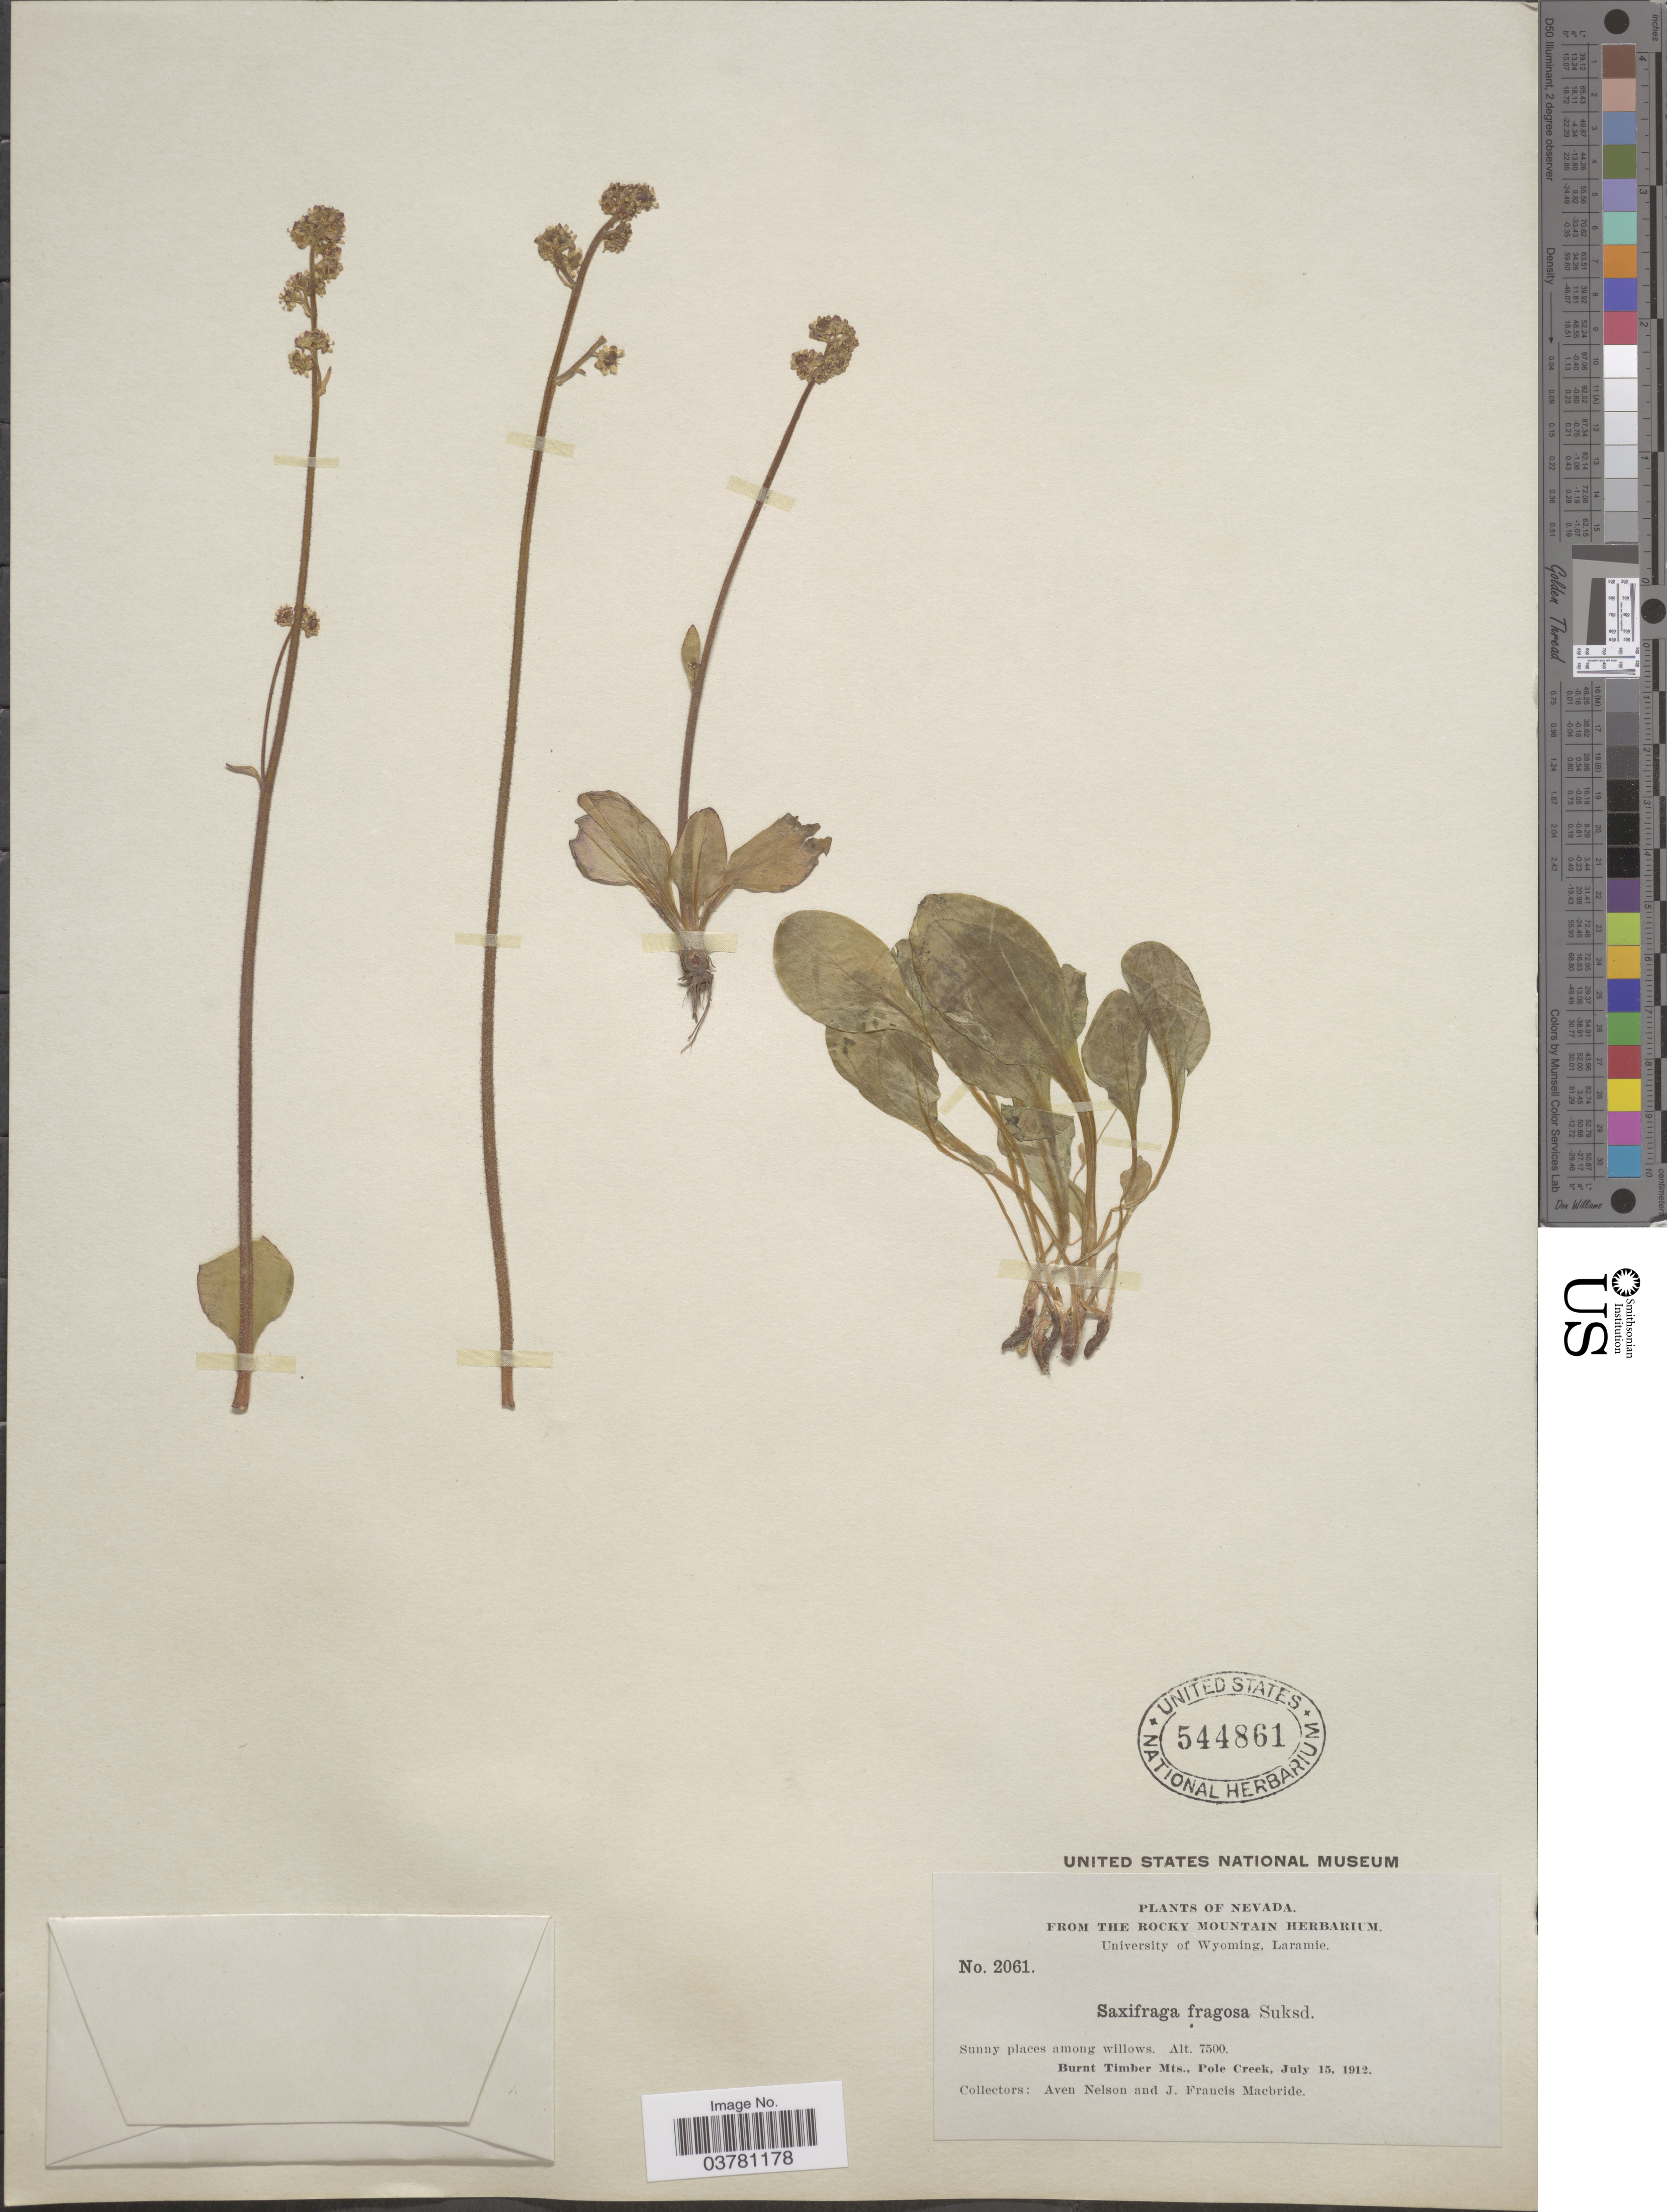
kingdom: Plantae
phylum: Tracheophyta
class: Magnoliopsida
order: Saxifragales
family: Saxifragaceae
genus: Micranthes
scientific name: Micranthes nidifica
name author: (Greene) Small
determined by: Elvander, Patrick E., Curator (UCSC), University of California - Santa Cruz (UNITED STATES)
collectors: A. Nelson & J. F. Macbride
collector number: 2061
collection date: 1912-07-15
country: United States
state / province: Nevada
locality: Burnt Timber Mts., Pole Creek.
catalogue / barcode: US 544861